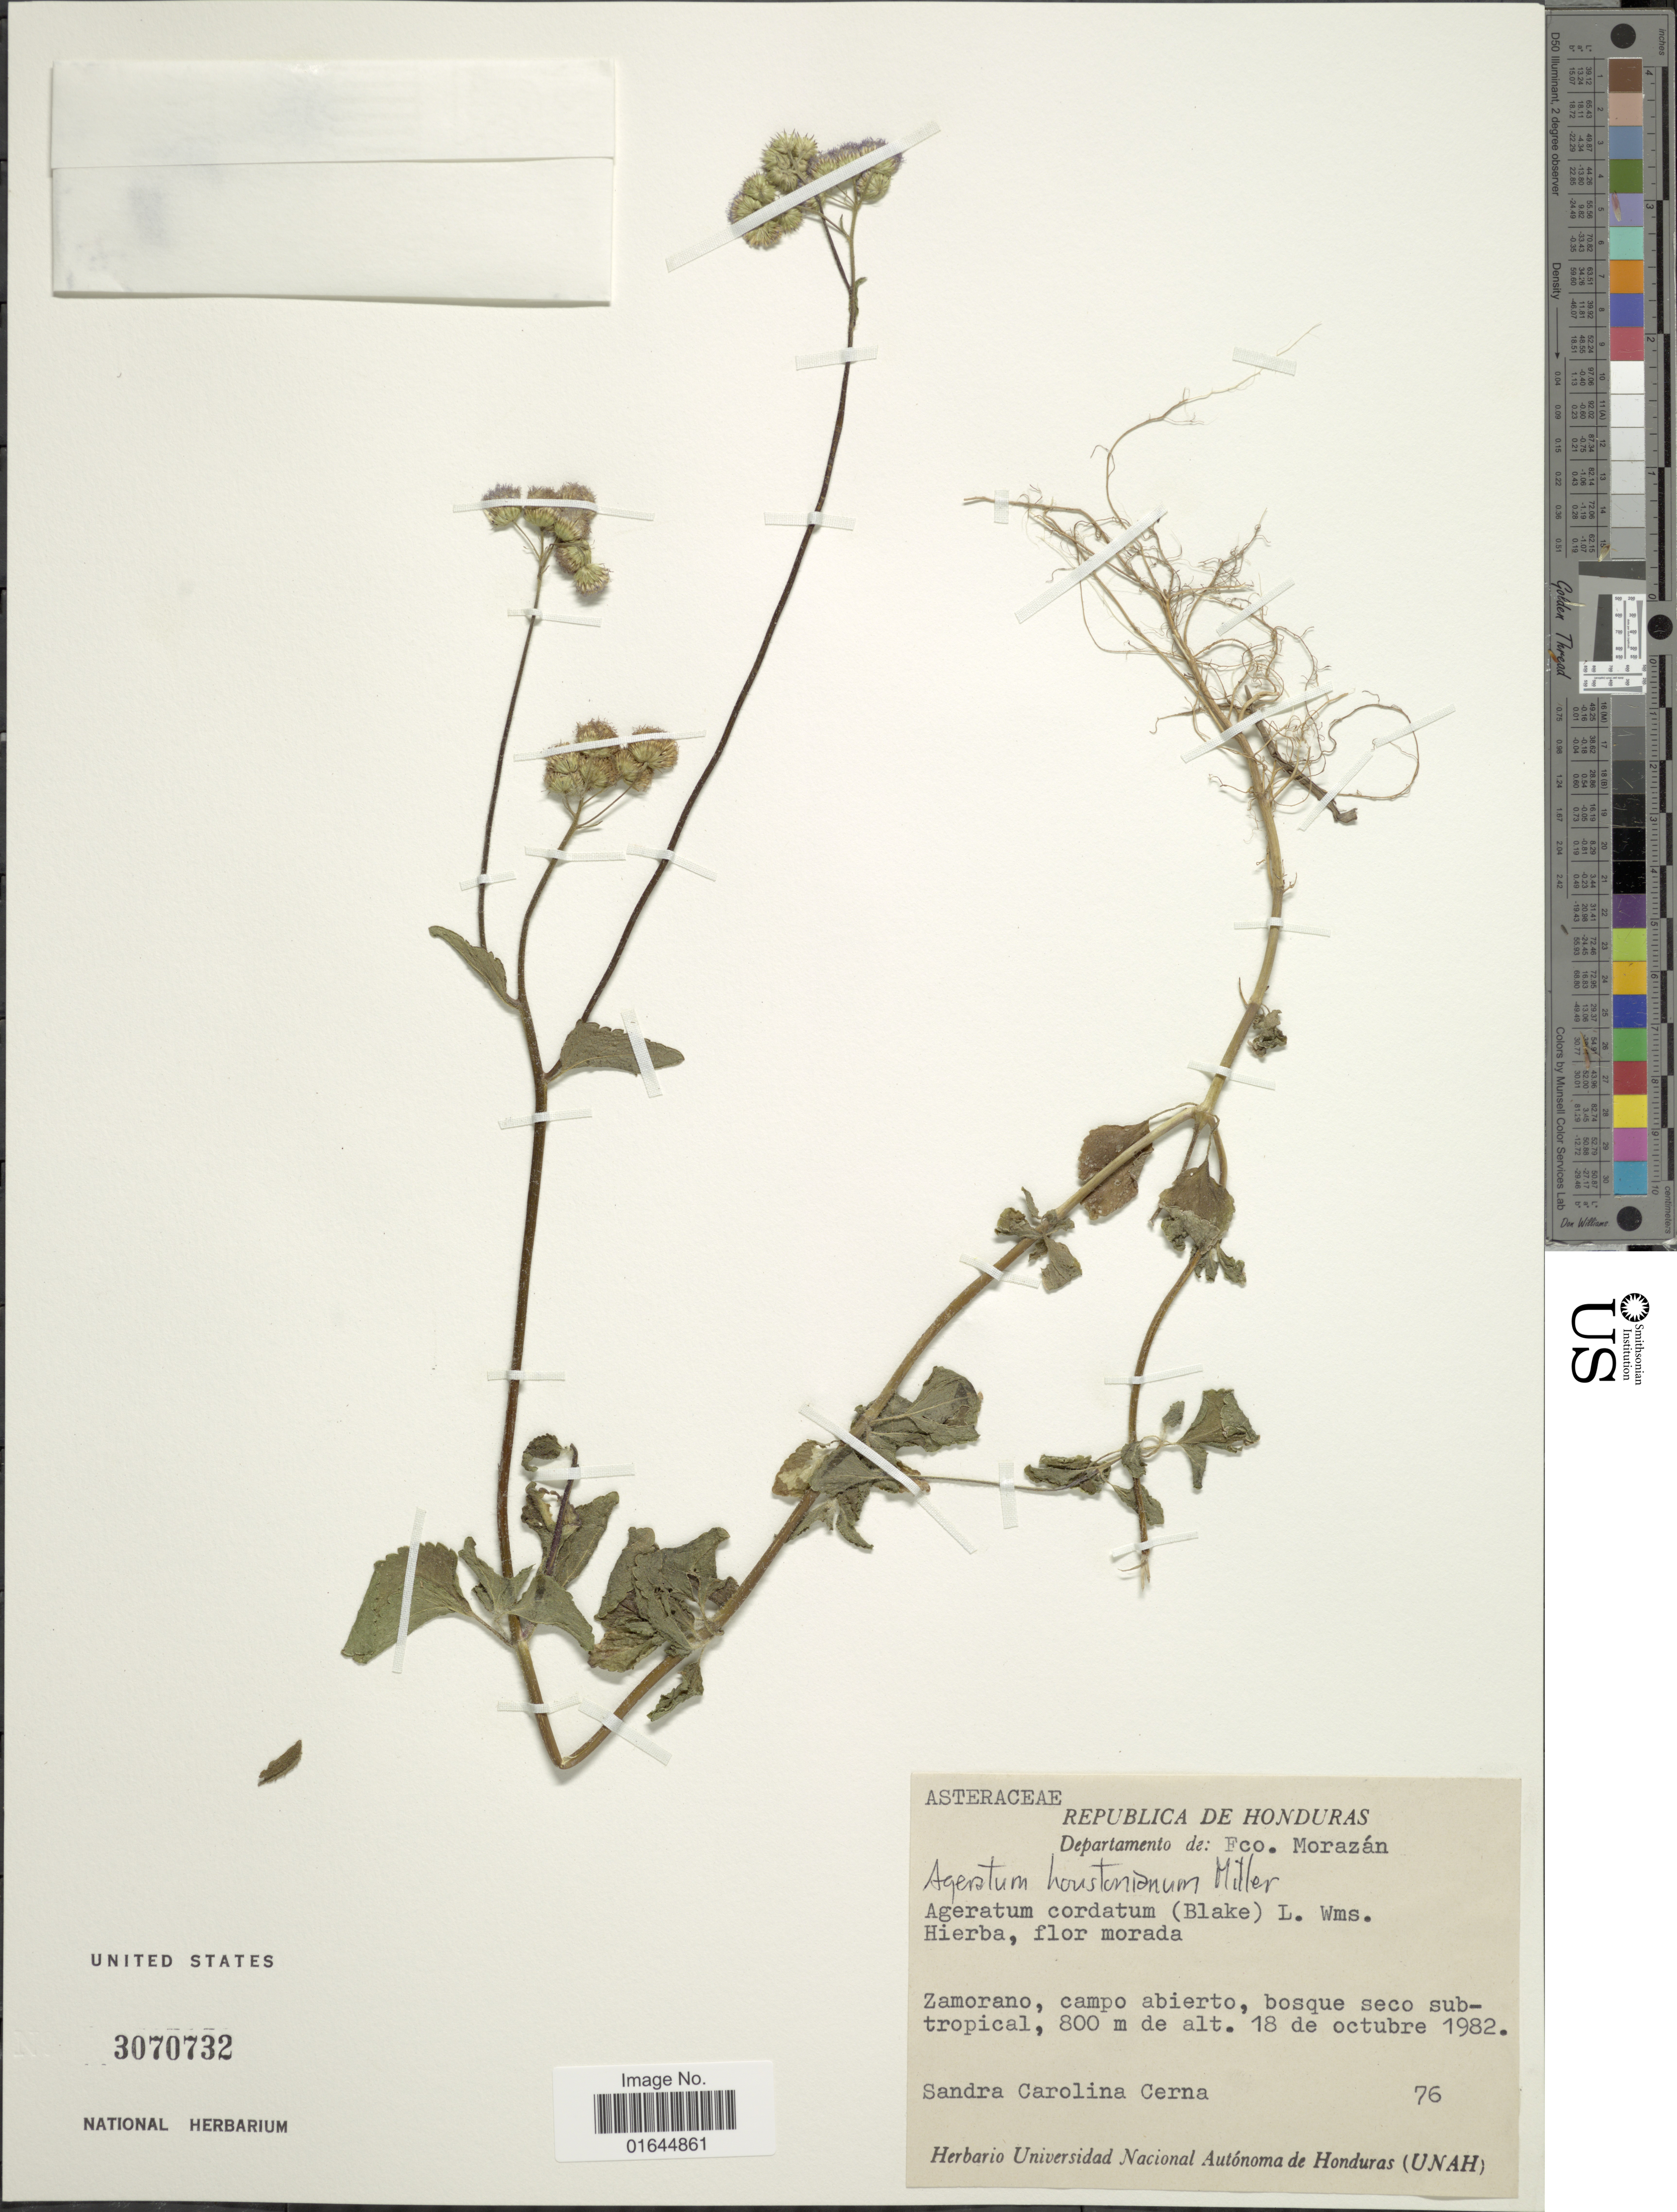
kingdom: Plantae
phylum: Tracheophyta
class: Magnoliopsida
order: Asterales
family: Asteraceae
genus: Ageratum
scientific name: Ageratum houstonianum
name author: Mill.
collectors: S. Carolina Cerna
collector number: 76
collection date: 1982-10-18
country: Honduras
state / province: Fco. Morazán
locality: Honduras, Departamento de: Fco Morazán, Zamorano, campo abierto, bosque seco sub-tropical.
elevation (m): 800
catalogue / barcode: US 3070732